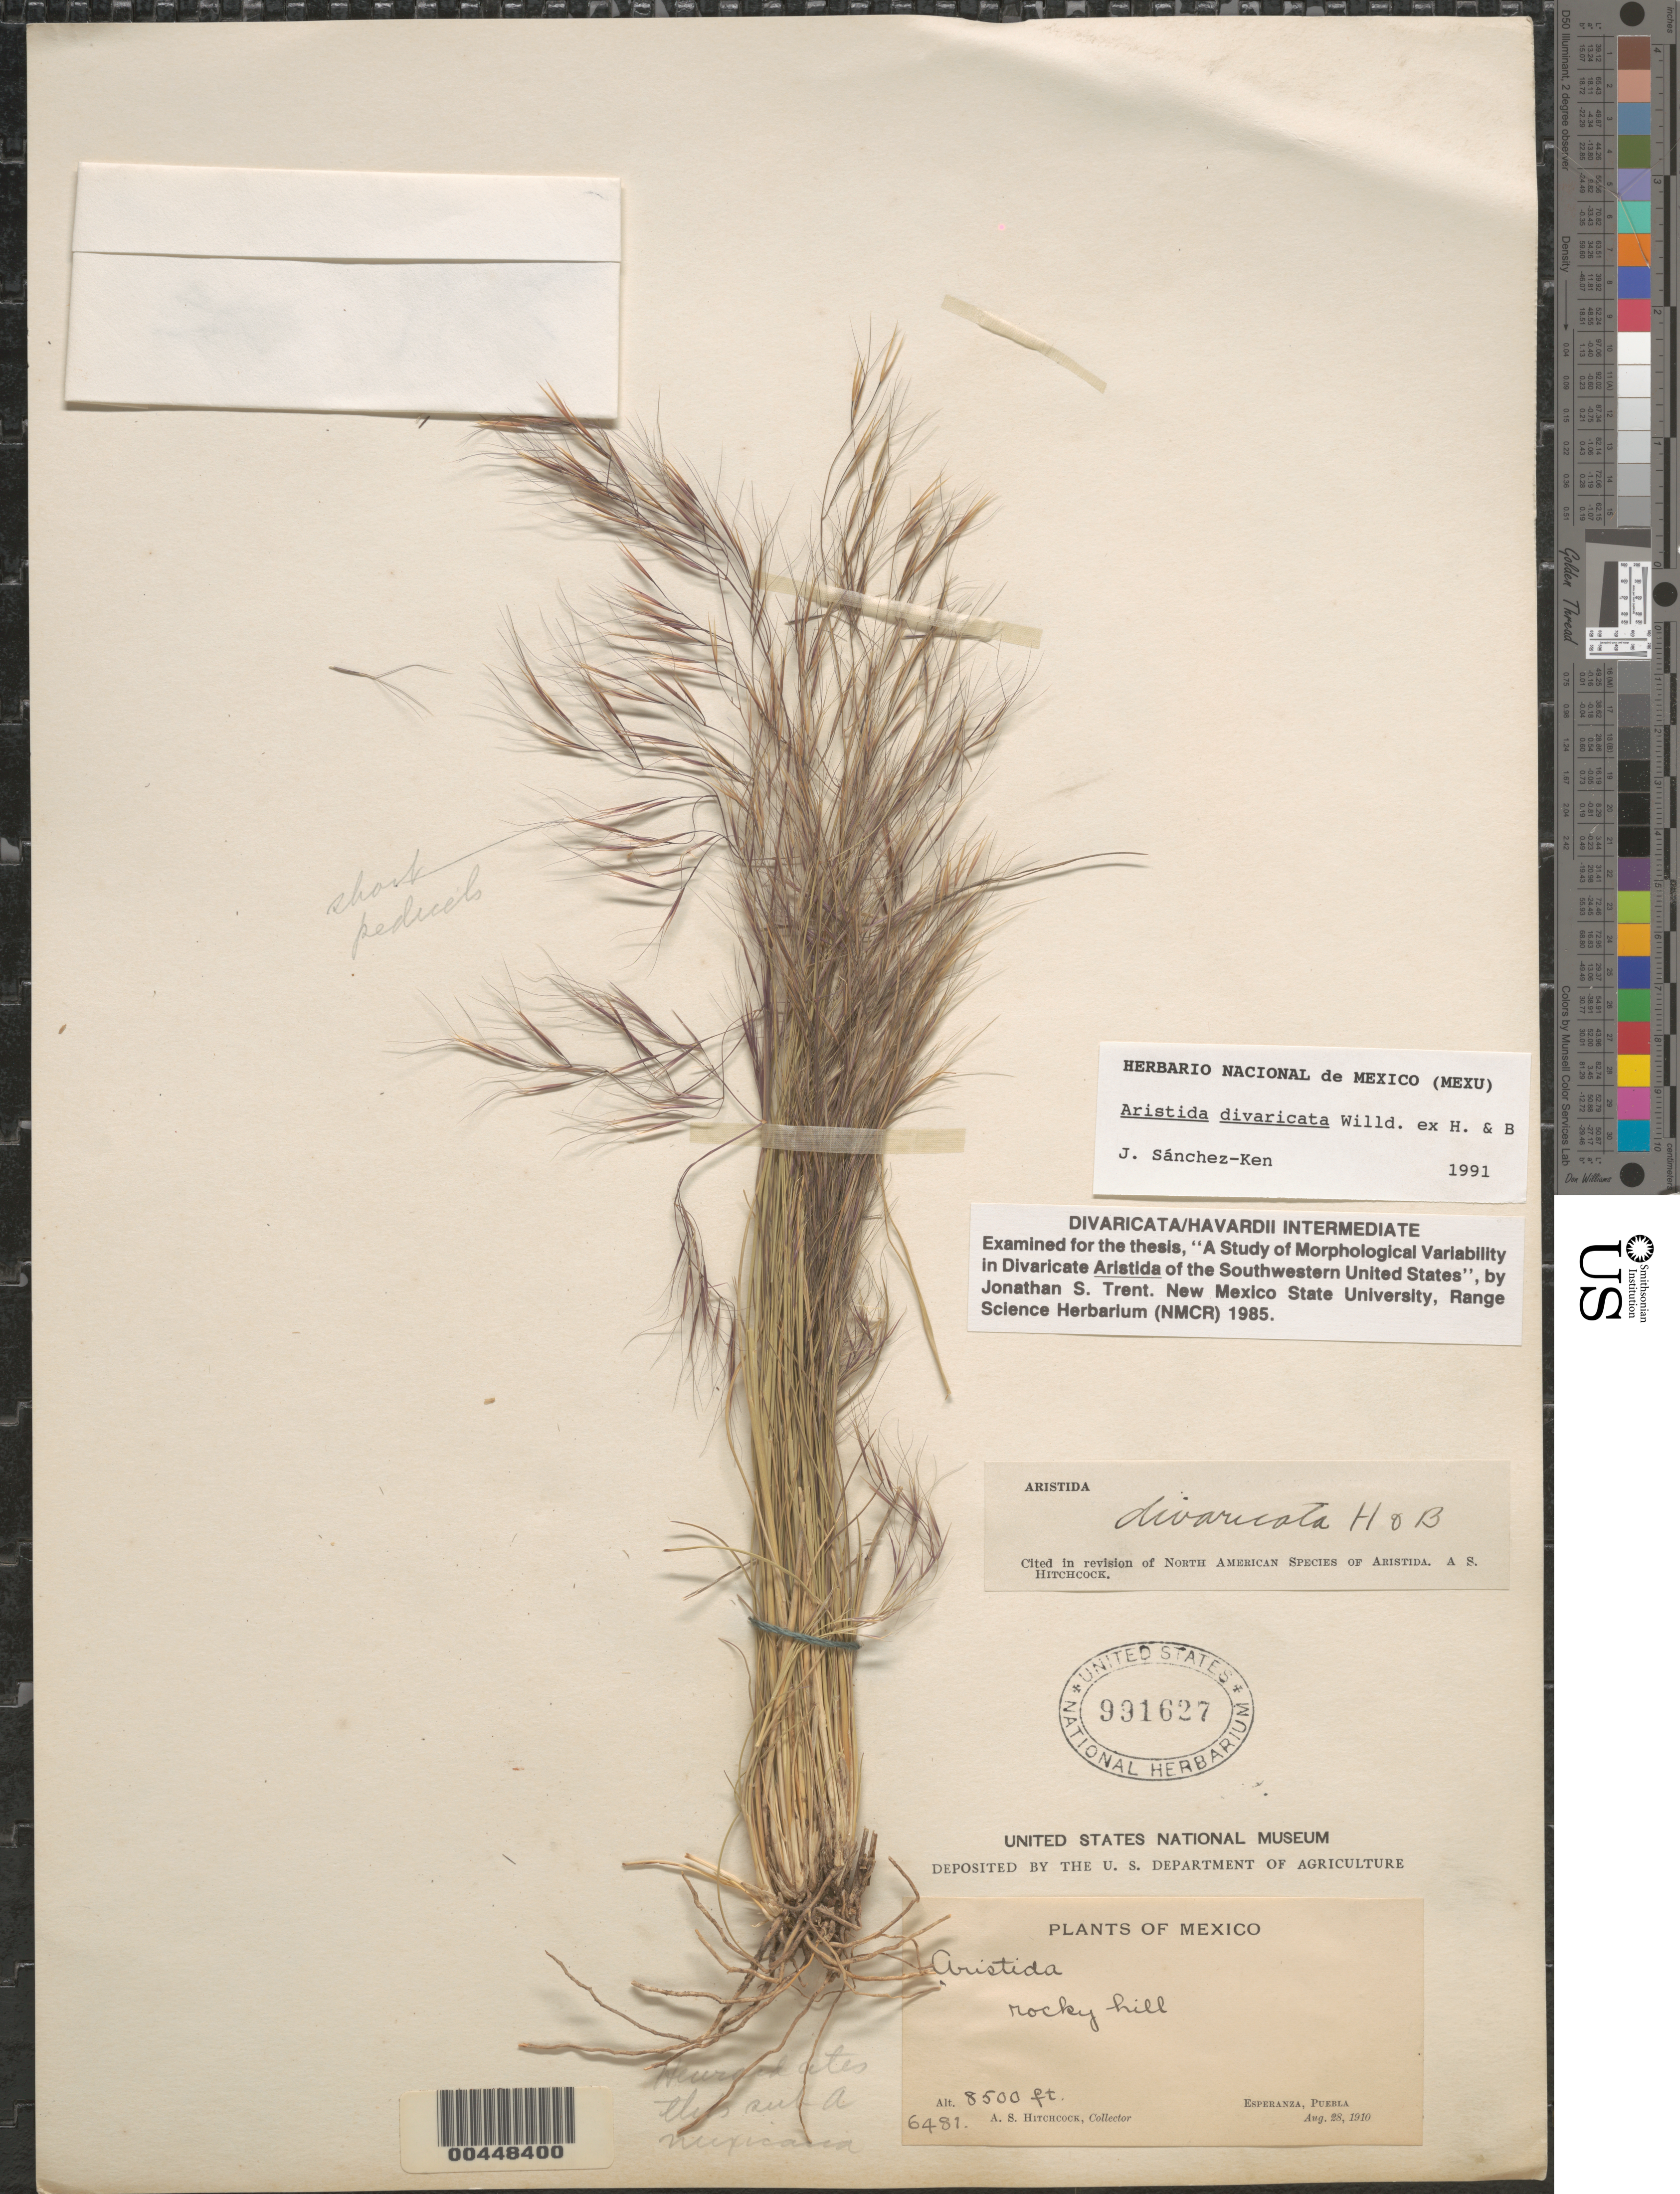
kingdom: Plantae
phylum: Tracheophyta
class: Liliopsida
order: Poales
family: Poaceae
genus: Aristida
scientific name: Aristida divaricata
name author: Humb. & Bonpl. ex Willd.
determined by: Sánchez-Ken, J. G.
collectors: A. S. Hitchcock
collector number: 6481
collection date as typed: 28 Aug 1910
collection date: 1910-08-28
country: Mexico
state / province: Puebla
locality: Esperanza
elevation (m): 2591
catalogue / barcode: US 991627